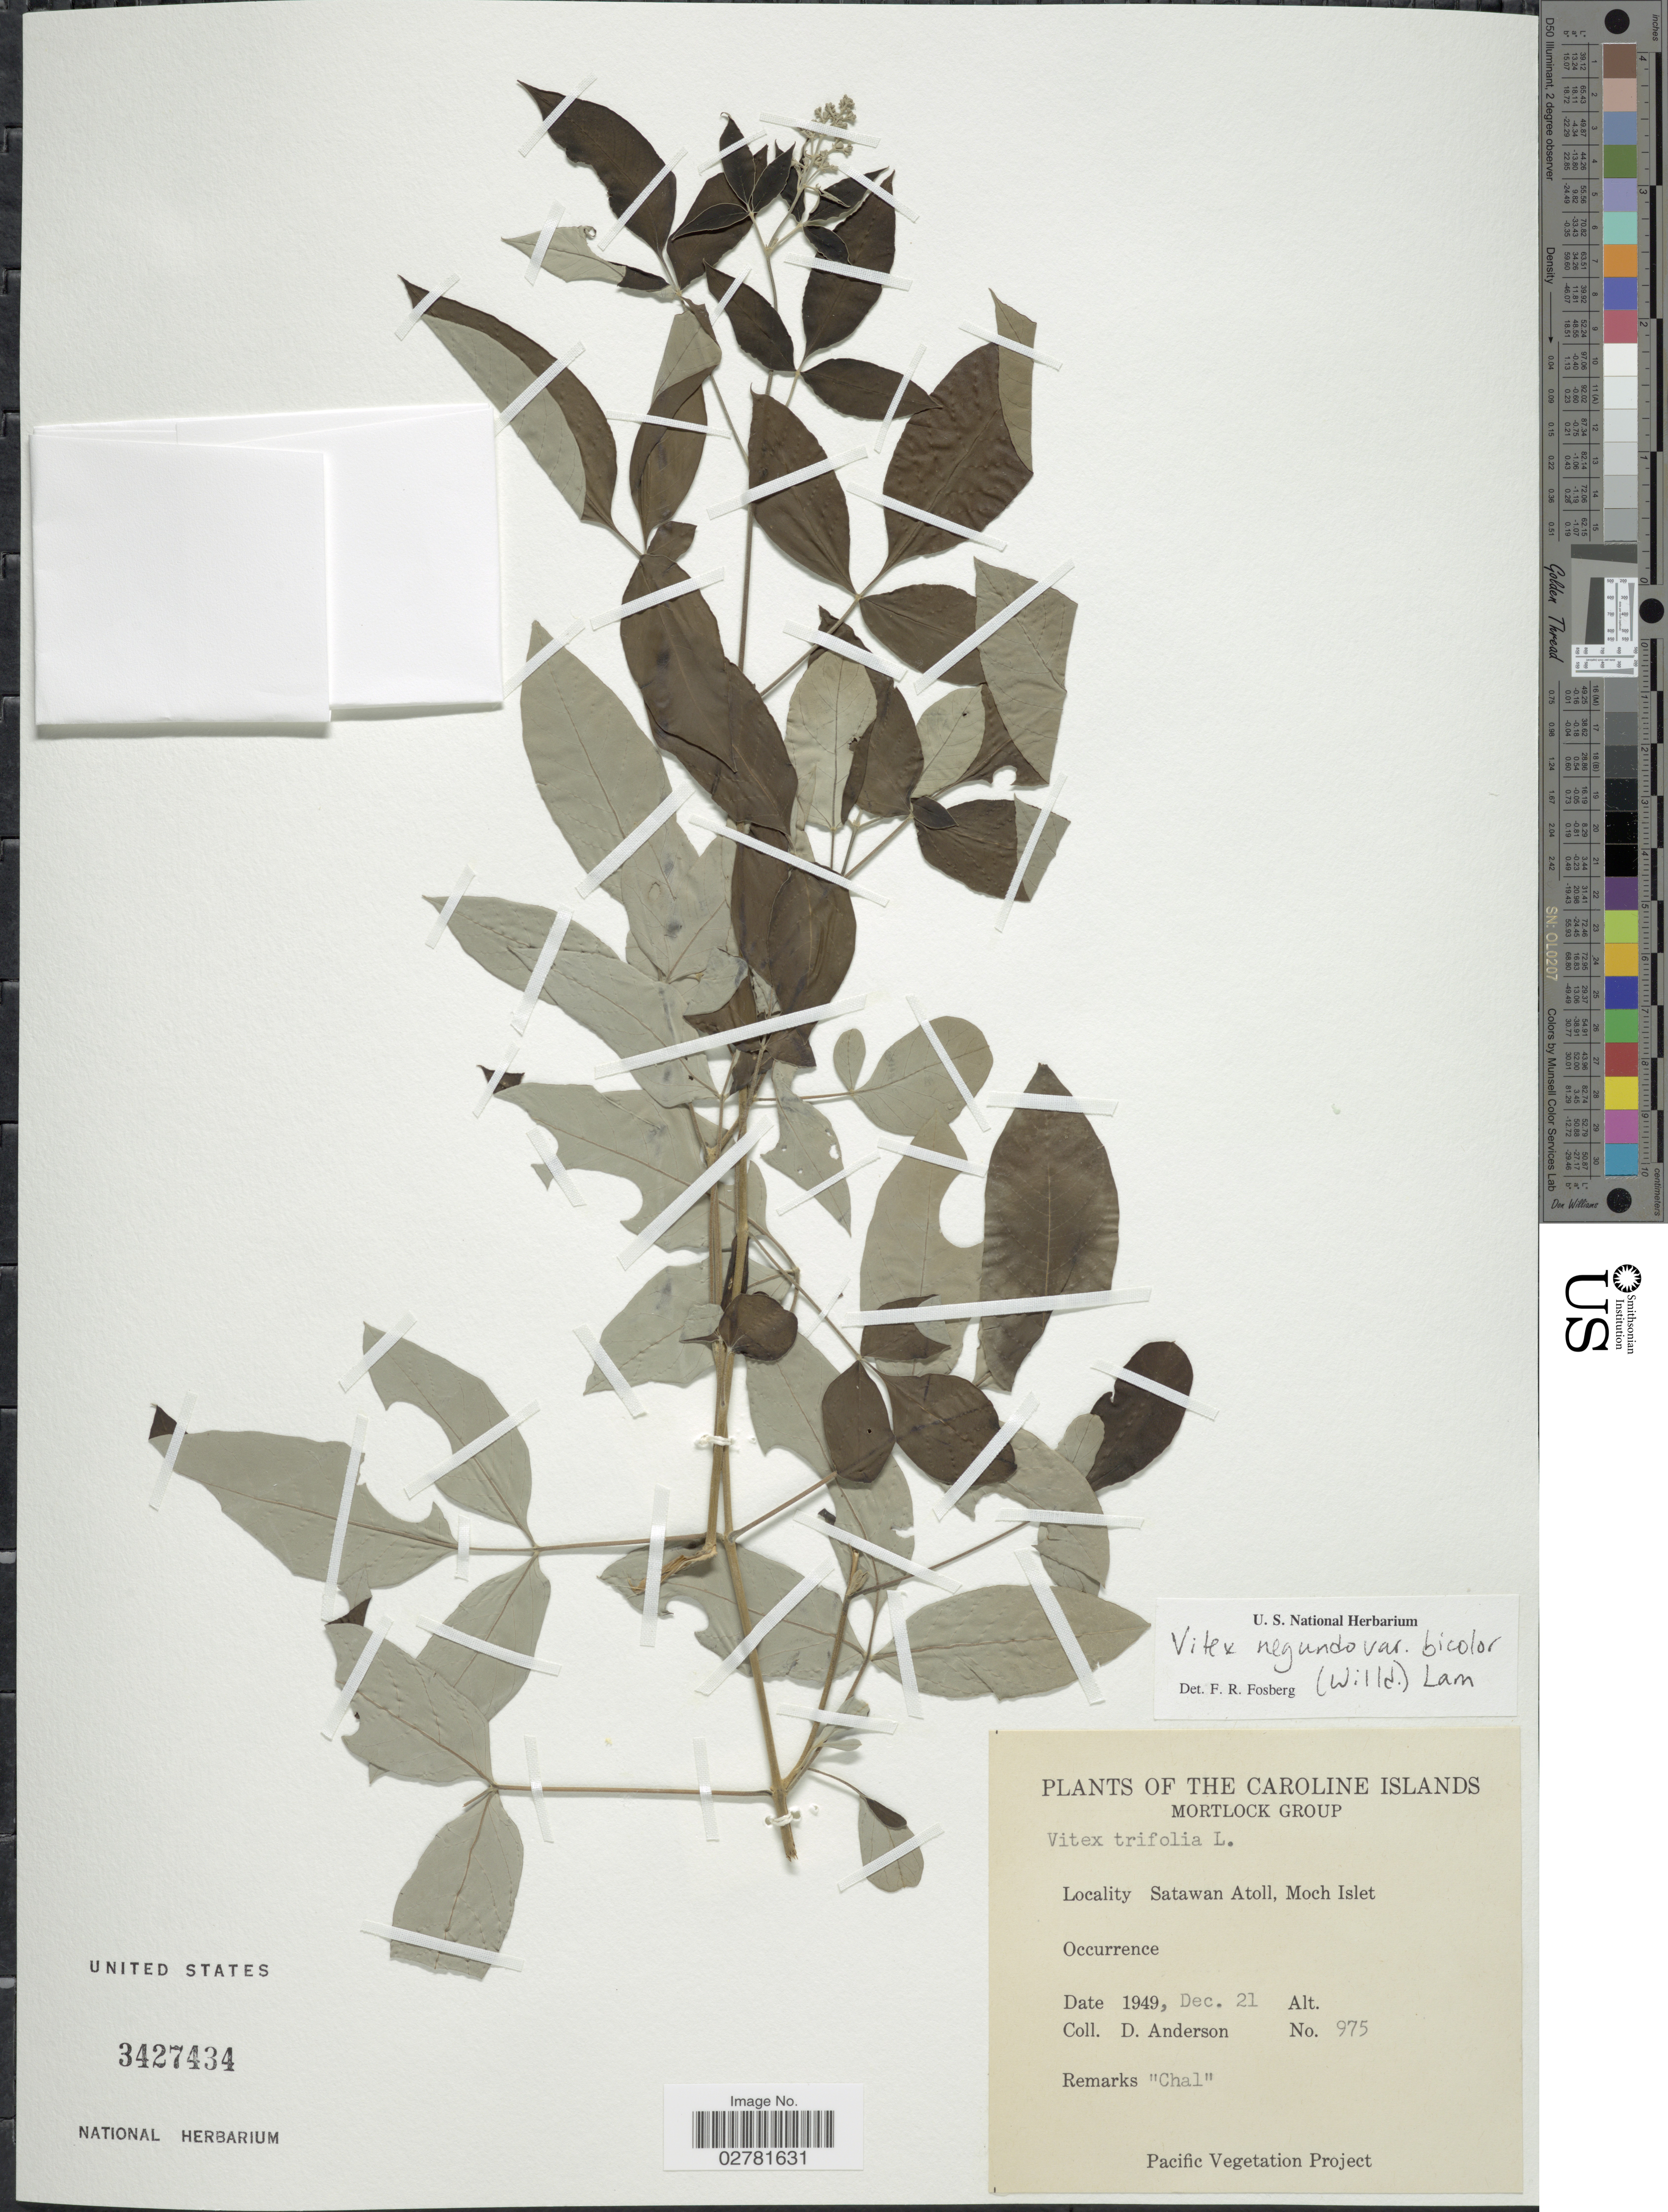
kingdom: Plantae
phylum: Tracheophyta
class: Magnoliopsida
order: Lamiales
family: Lamiaceae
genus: Vitex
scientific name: Vitex negundo var. bicolor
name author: (Willd.) H.J. Lam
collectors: D. Anderson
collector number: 975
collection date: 1949-12-21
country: Micronesia, Federated States of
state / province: Truk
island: Satawan Atoll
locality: Mortlock Group. Satawan Atoll, Moch Islet.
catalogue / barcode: US 3427434